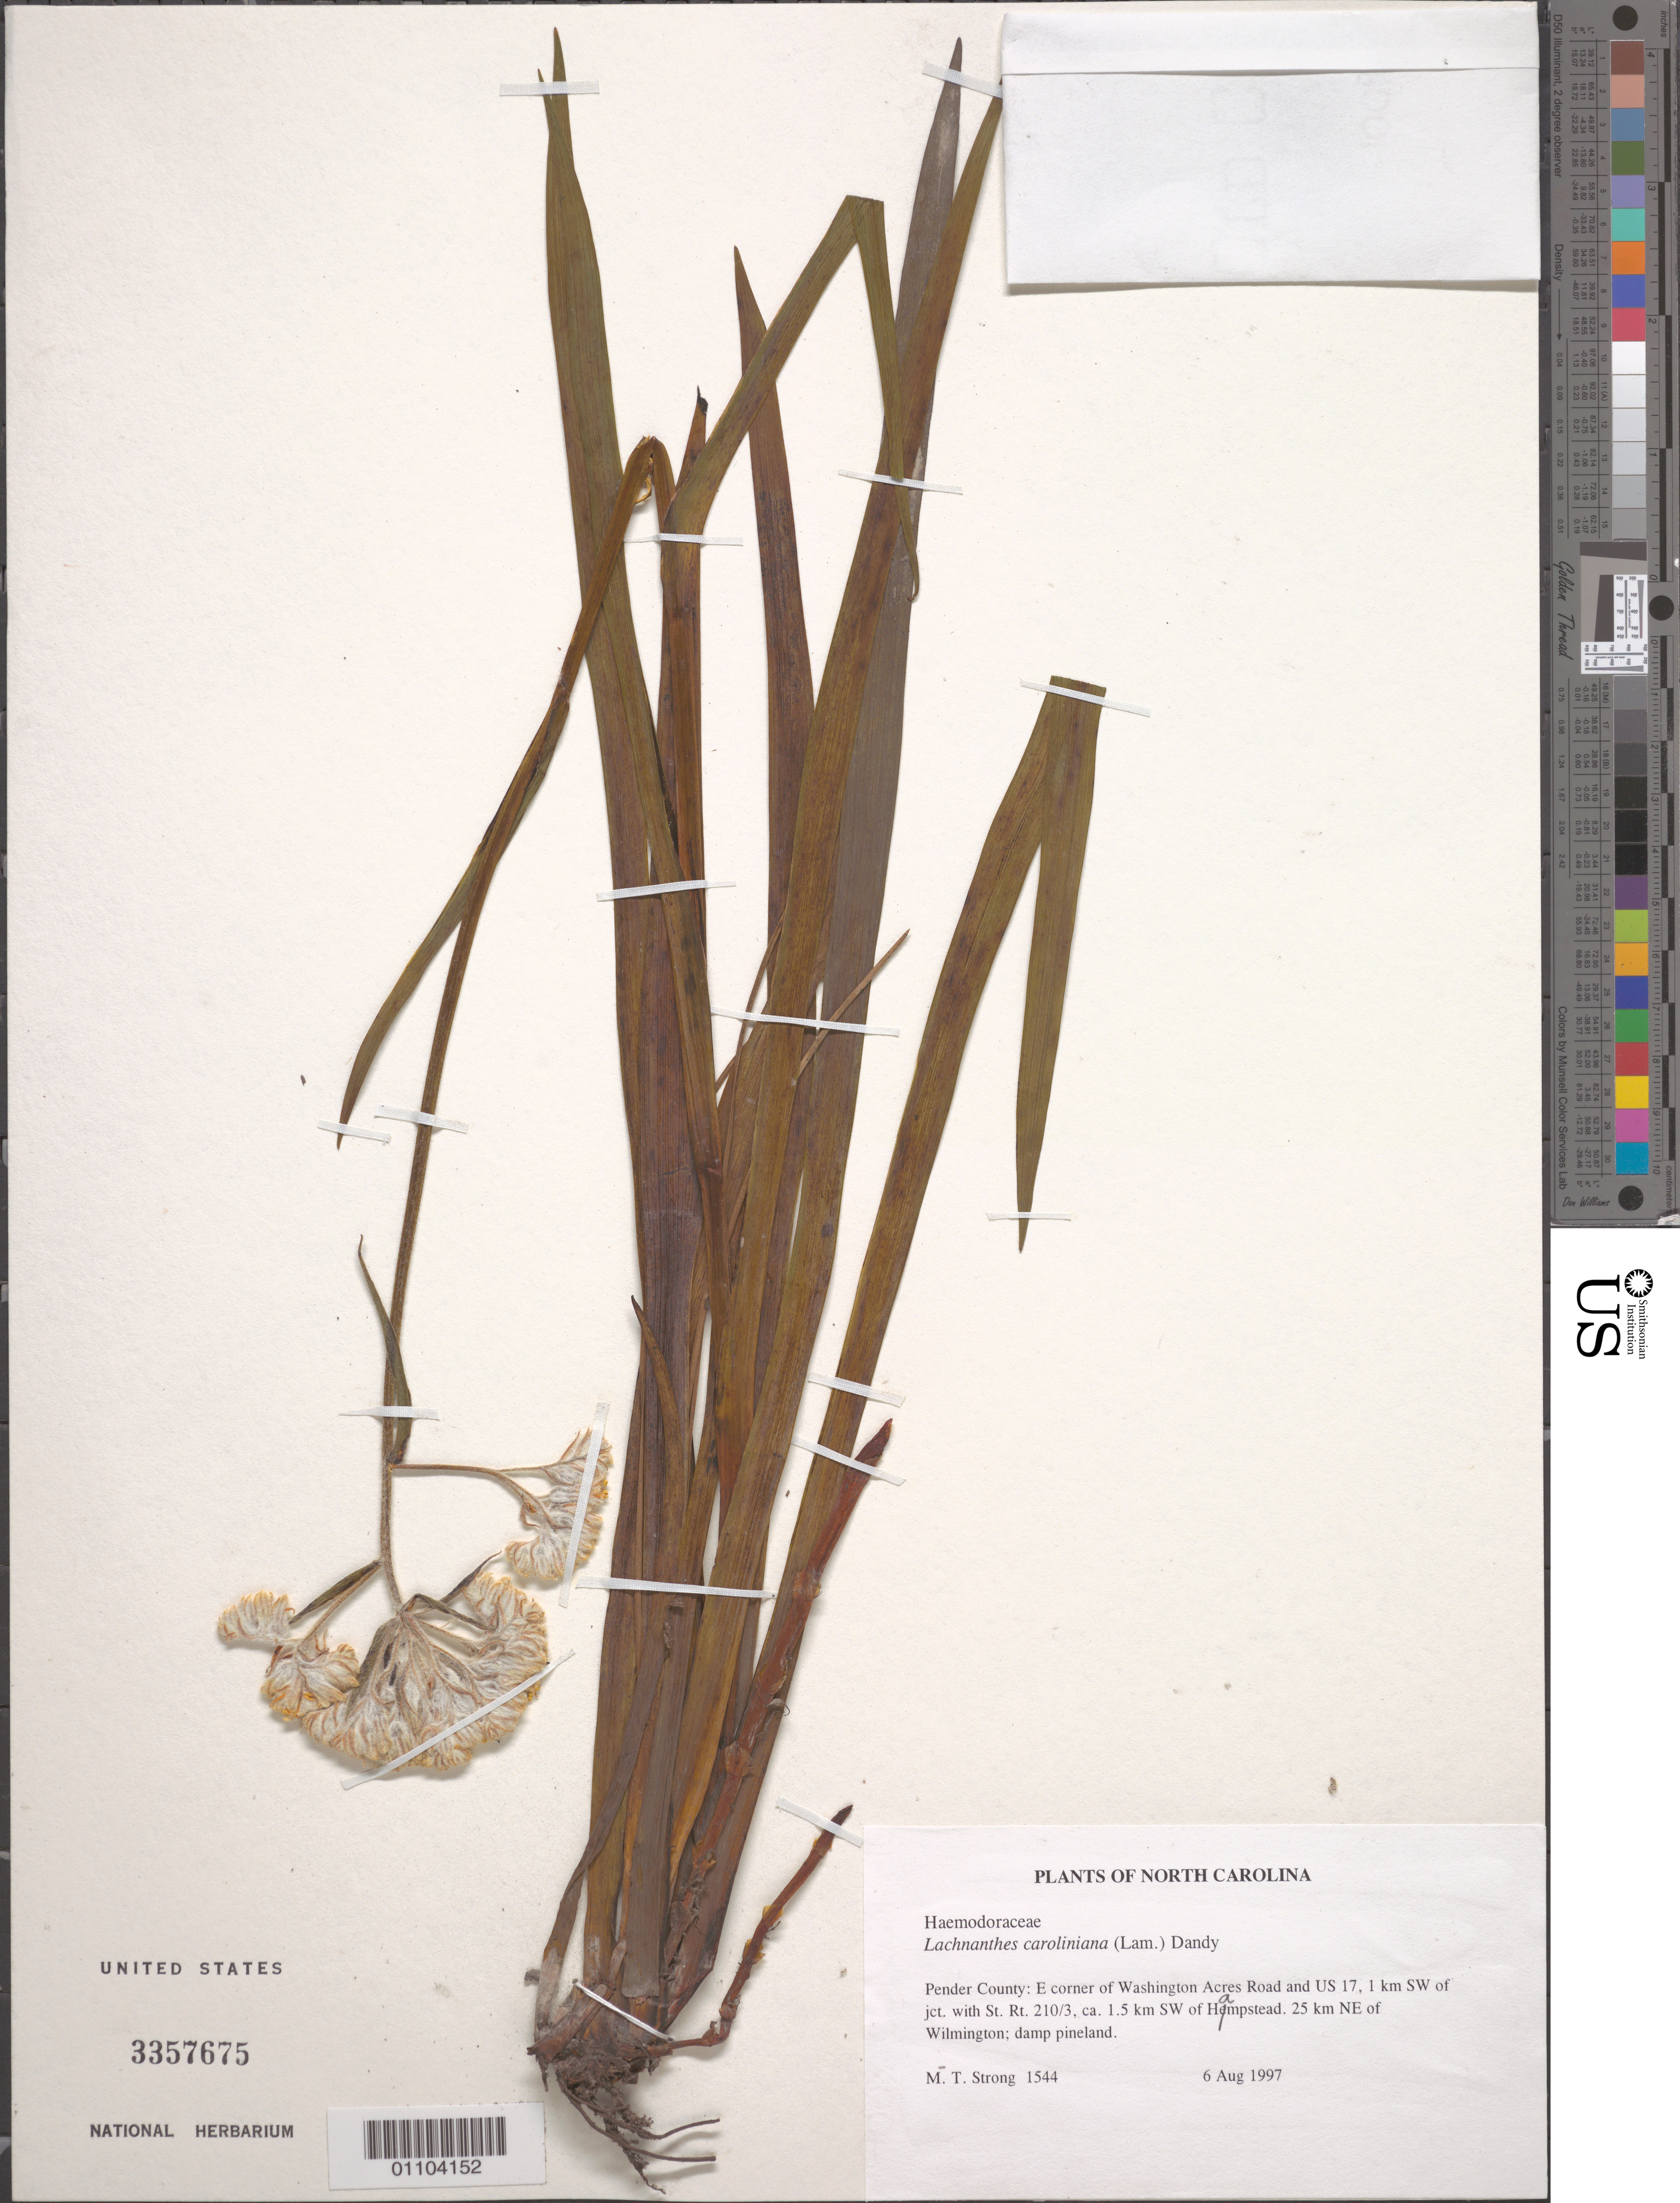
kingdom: Plantae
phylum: Tracheophyta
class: Liliopsida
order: Commelinales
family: Haemodoraceae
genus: Lachnanthes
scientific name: Lachnanthes caroliniana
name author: (Lam.) Dandy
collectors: M. T. Strong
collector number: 1544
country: United States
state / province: North Carolina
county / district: Pender Co.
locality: E corner of Washington Acres Road and US 17, SW of jct. with St. Rt. 210/3, SW of Hamstead, NE of Wilmington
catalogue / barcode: US 3357675